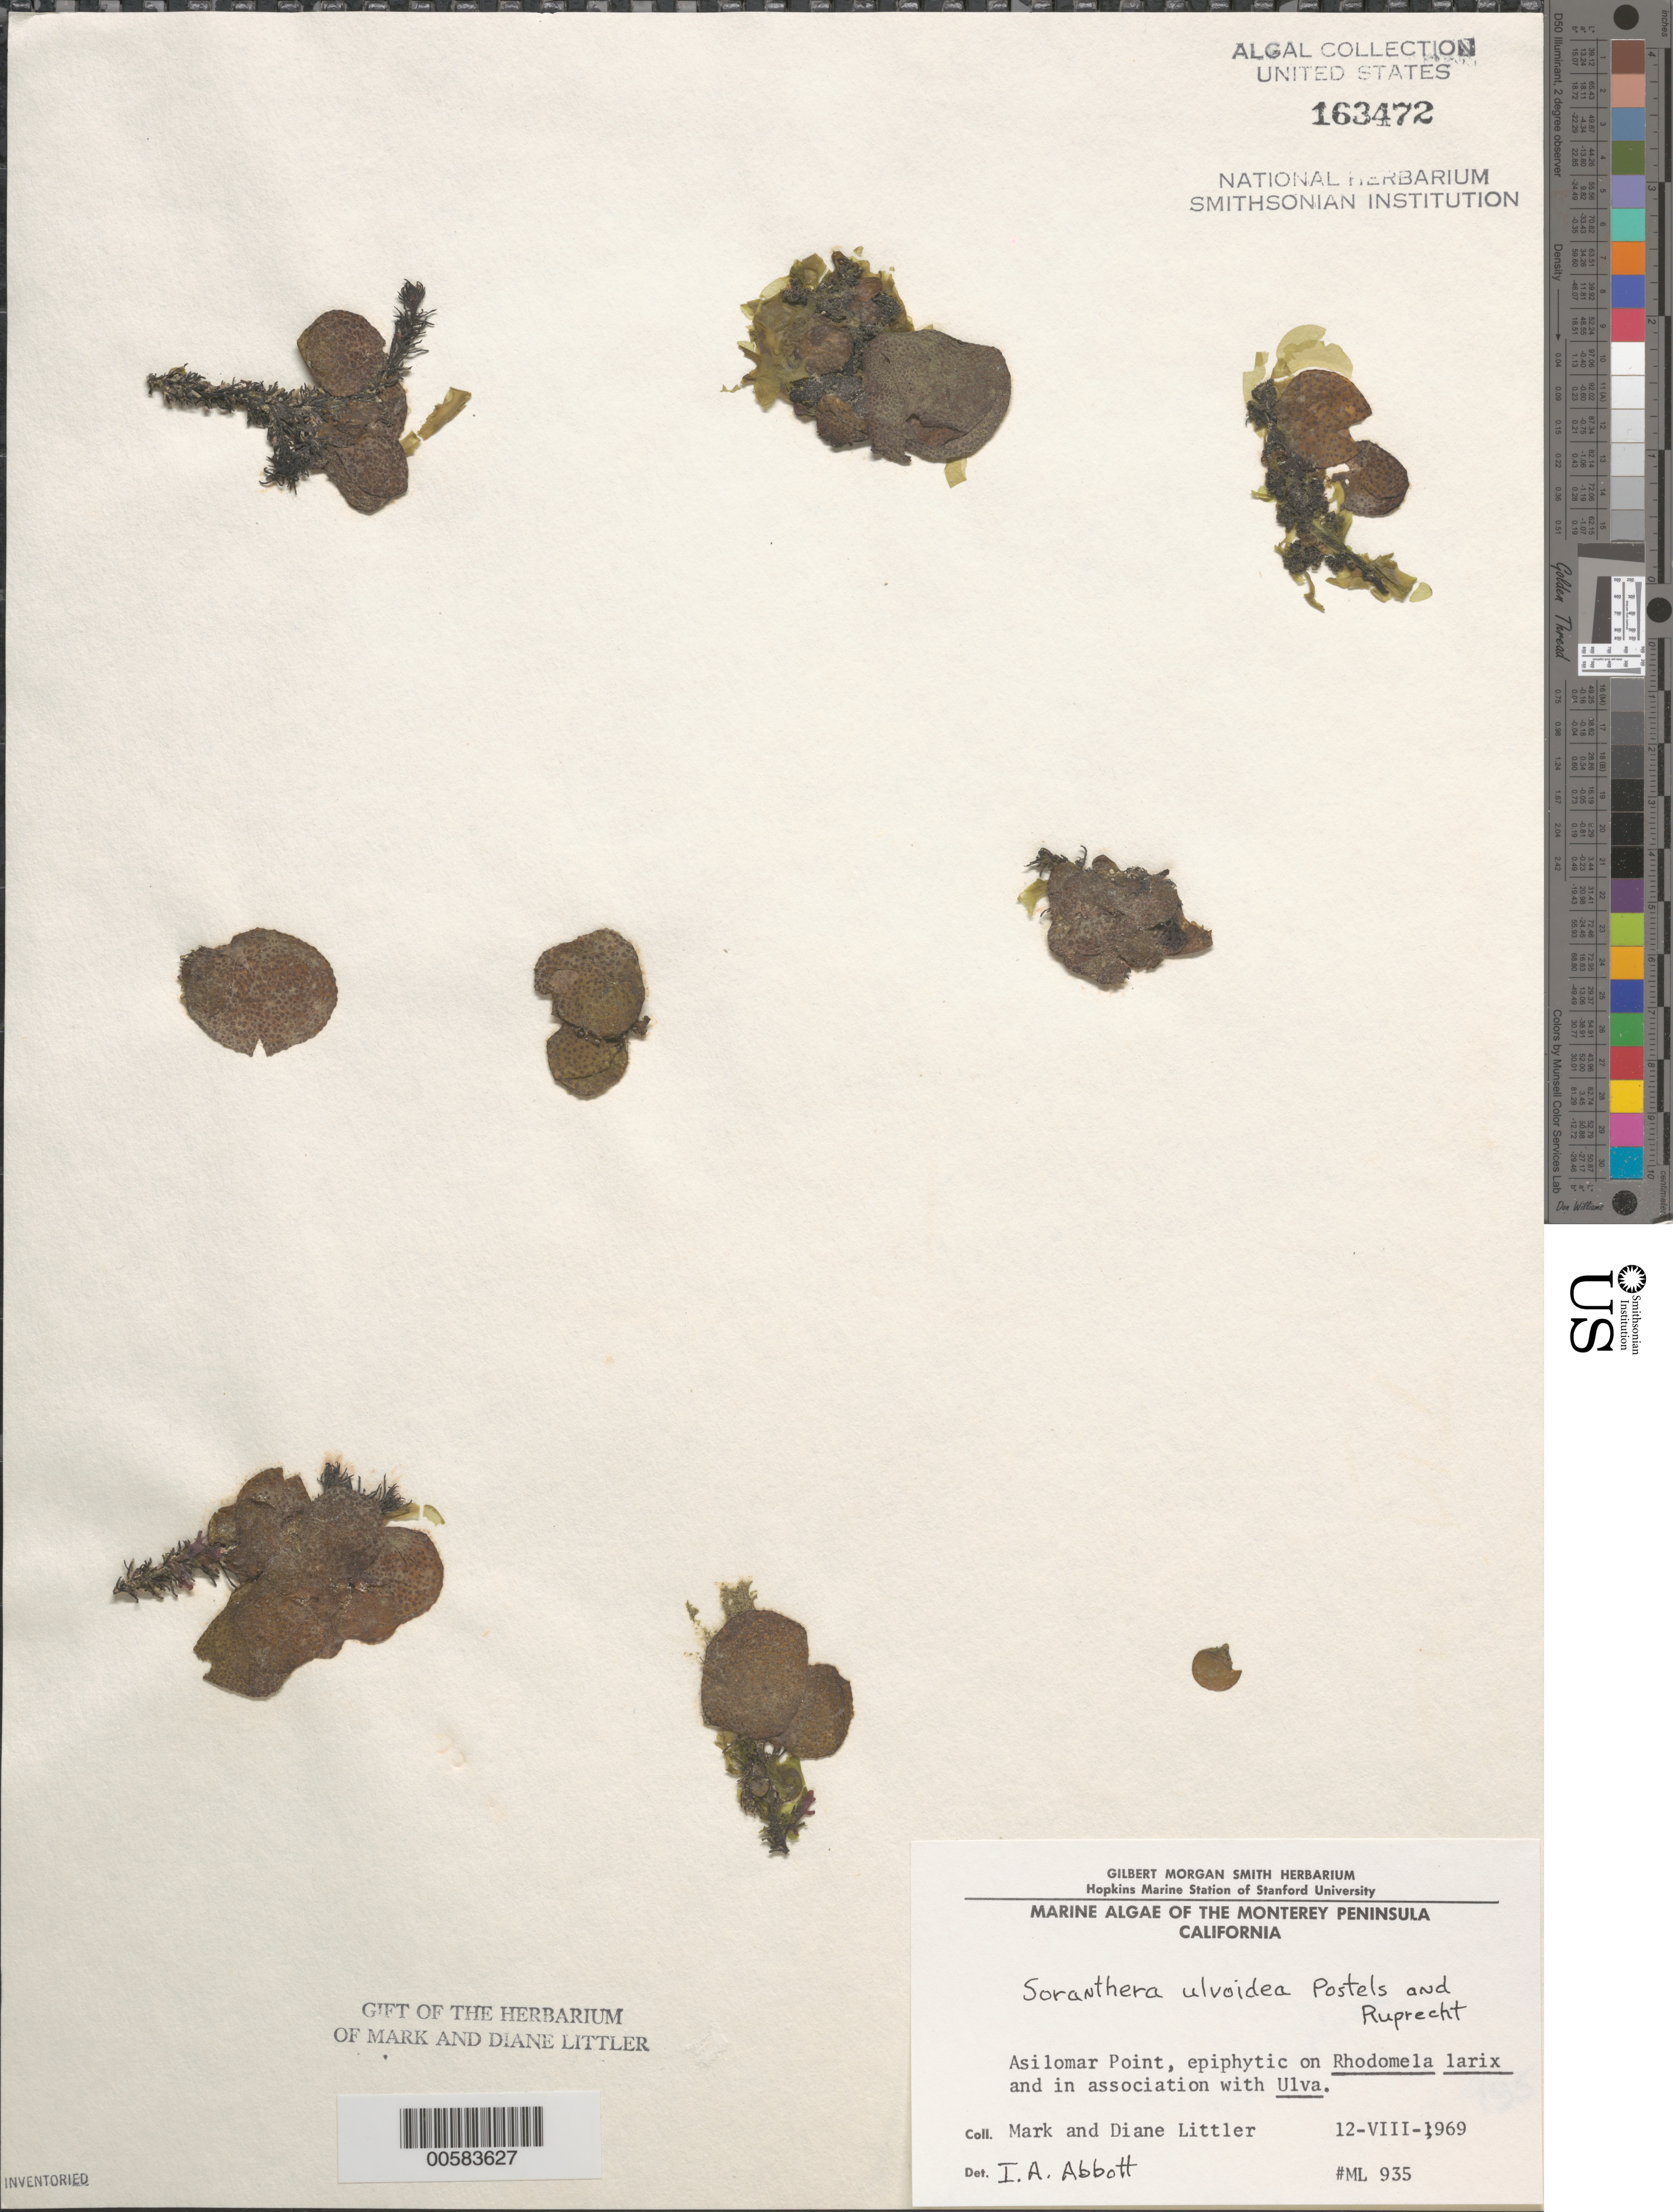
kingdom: Chromista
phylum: Ochrophyta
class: Phaeophyceae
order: Dictyosiphonales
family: Punctariaceae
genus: Soranthera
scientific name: Soranthera ulvoidea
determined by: Abbott, Isabella A.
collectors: M. M. Littler & D. S. Littler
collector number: ML 935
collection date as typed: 12 Aug 1969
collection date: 1969-08-12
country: United States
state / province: California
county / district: Monterey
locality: Asilomar Beach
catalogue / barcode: US 163472